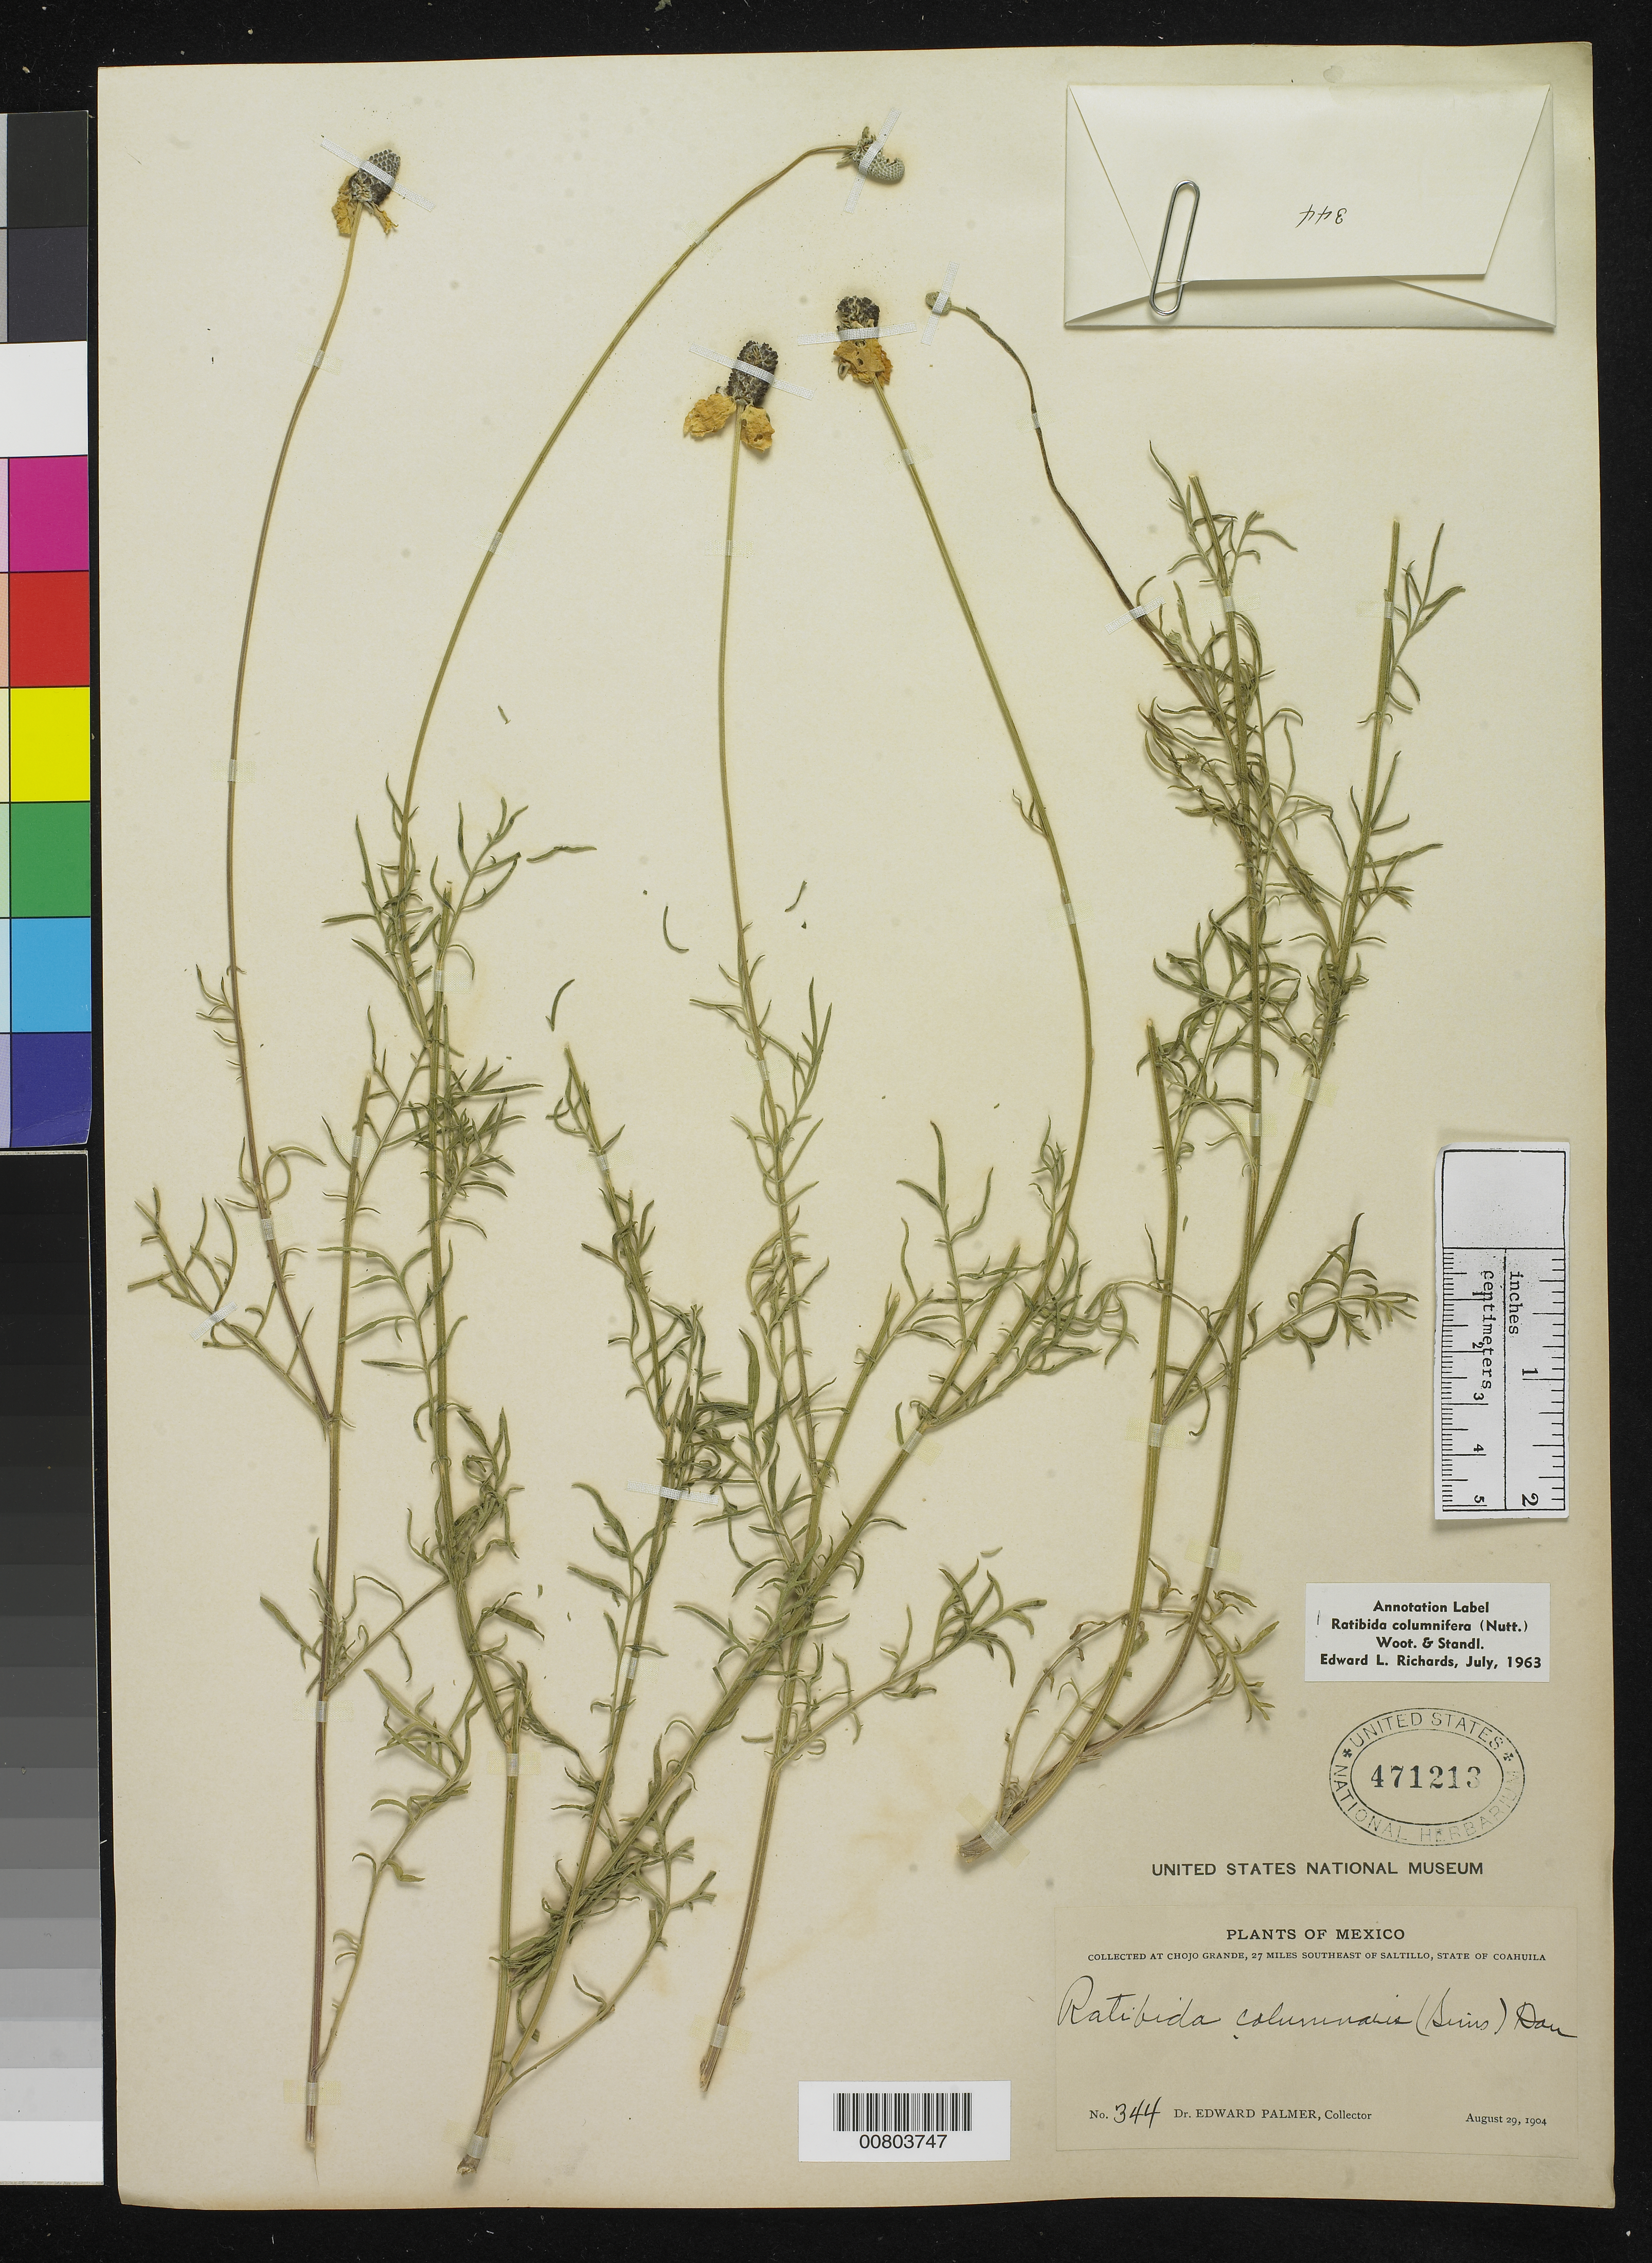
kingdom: Plantae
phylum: Tracheophyta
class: Magnoliopsida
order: Asterales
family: Asteraceae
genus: Ratibida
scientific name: Ratibida columnaris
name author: (Pursh) D. Don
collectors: E. Palmer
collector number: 344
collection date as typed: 29 Aug 1904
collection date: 1904-08-29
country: Mexico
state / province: Coahuila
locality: Chojo Grande, 27 miles southeast of Saltillo, Coahuila.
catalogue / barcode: US 471213